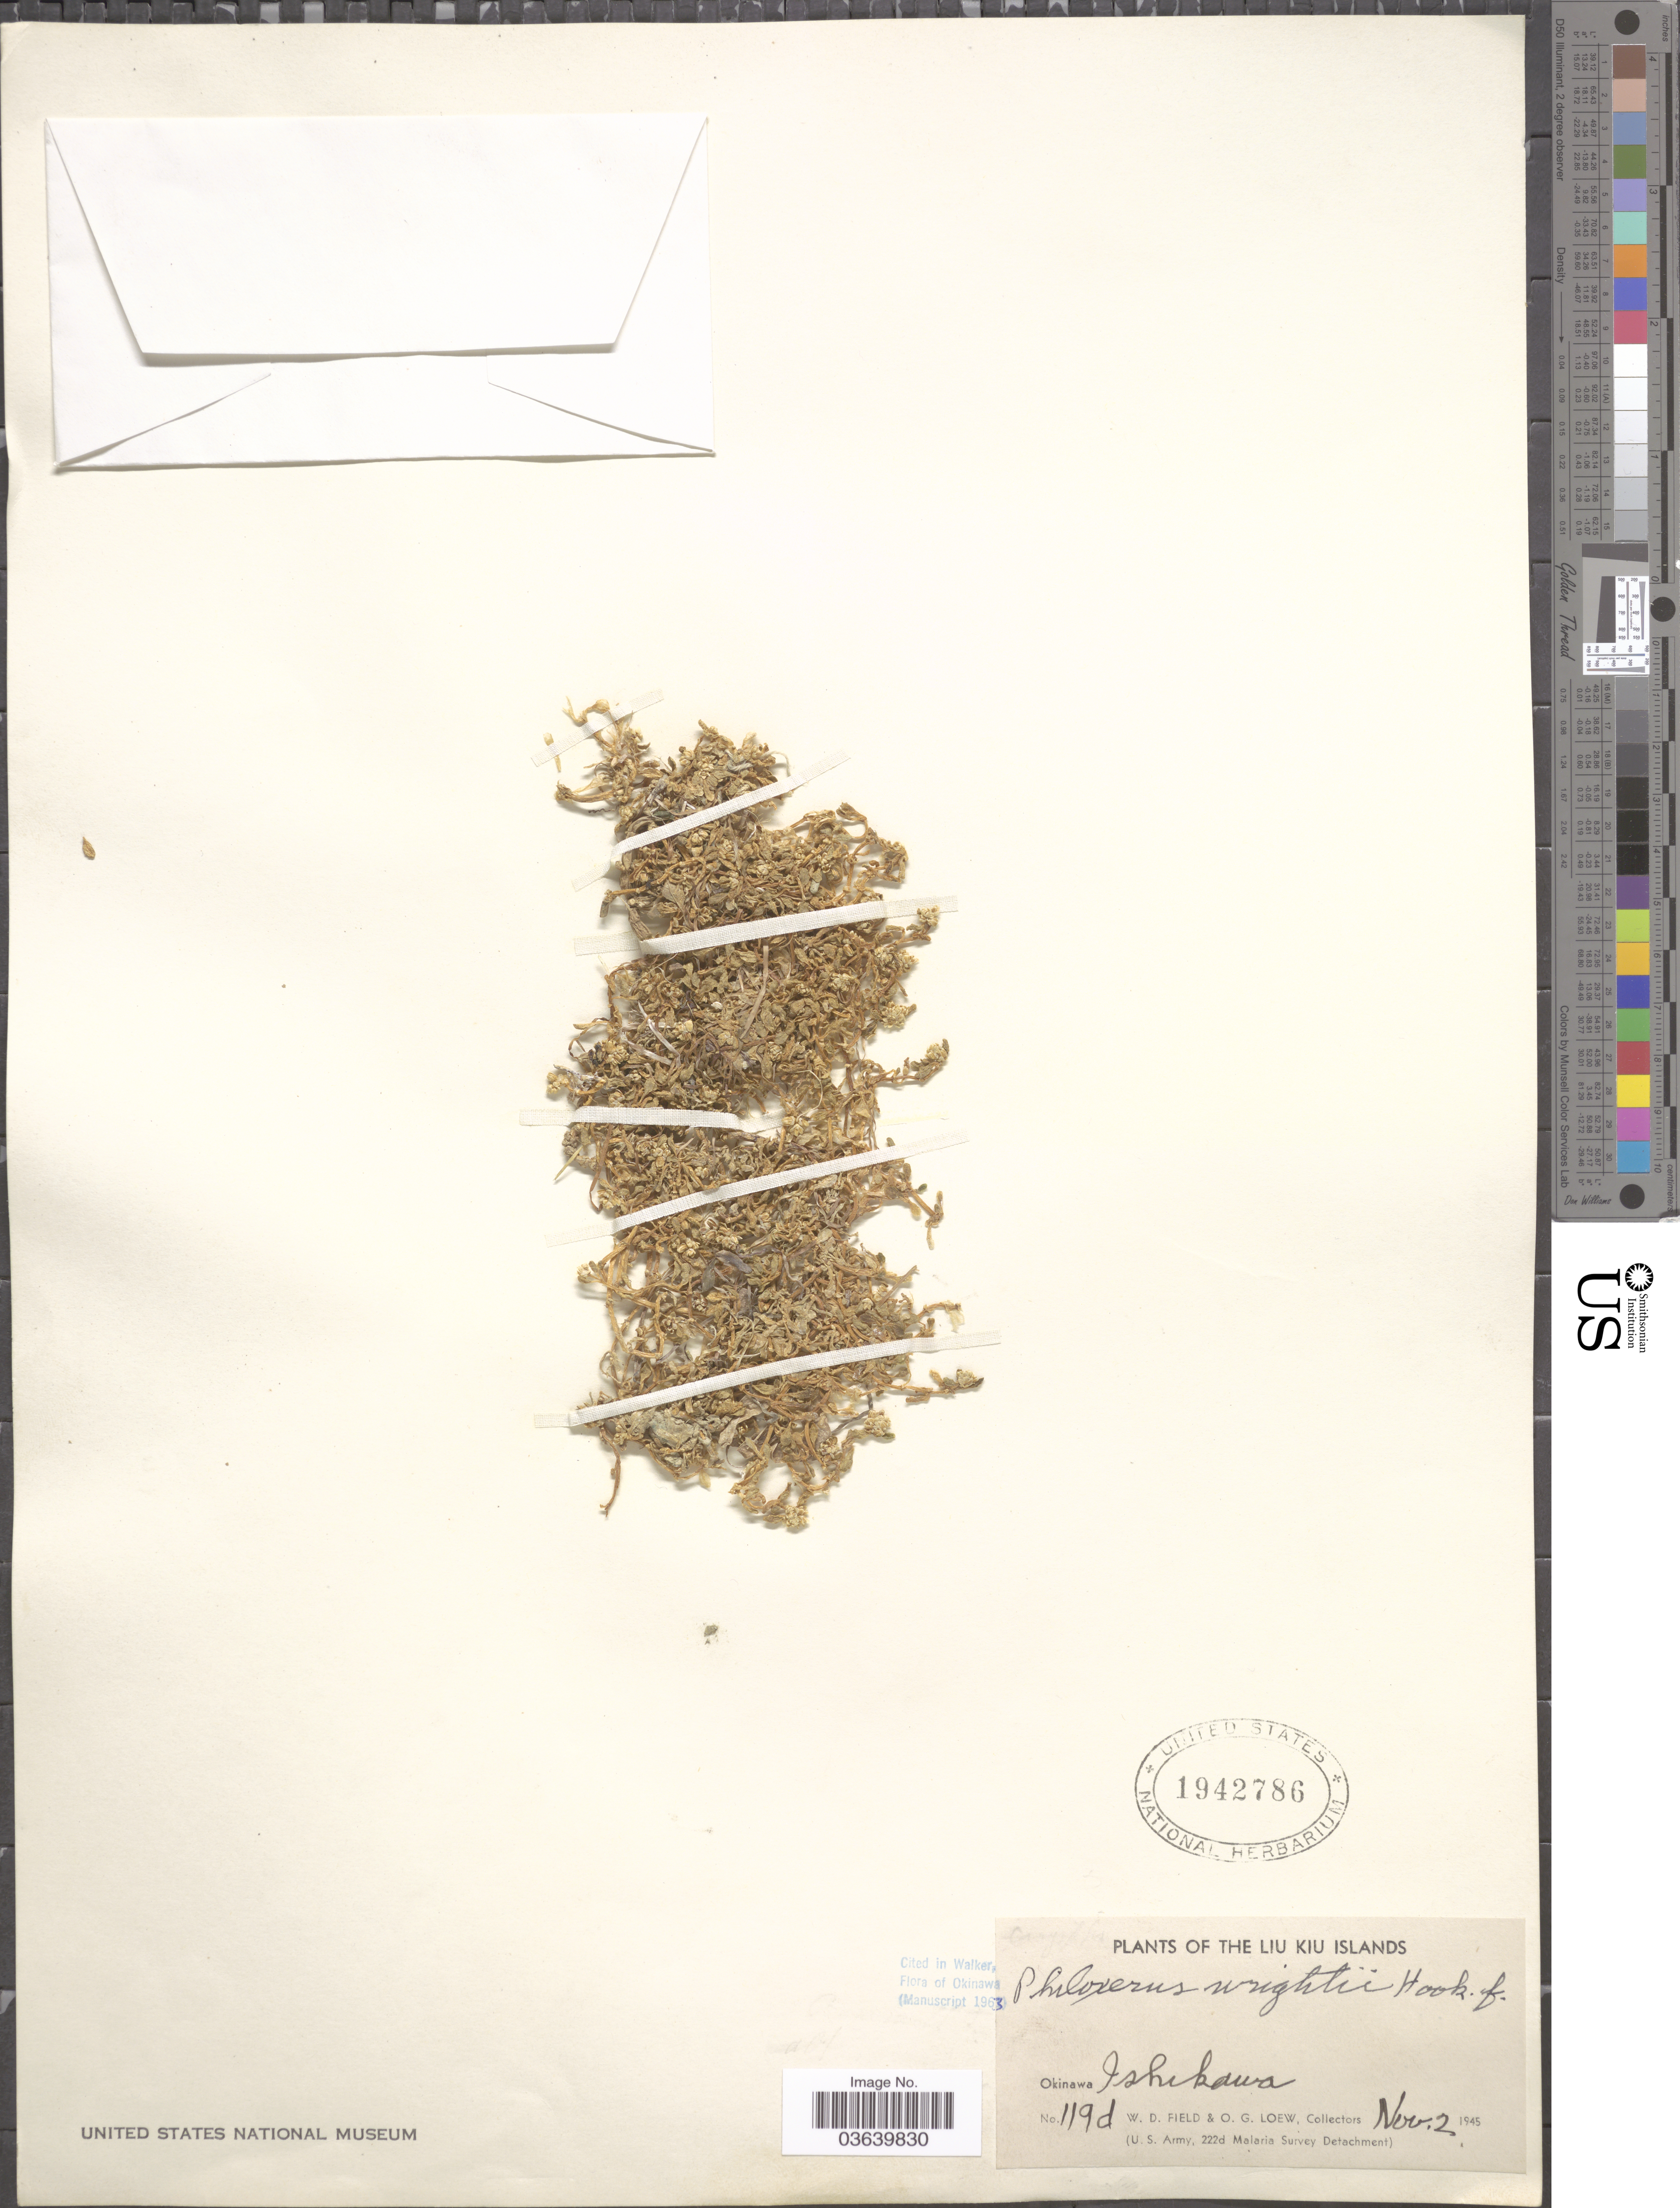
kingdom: Plantae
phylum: Tracheophyta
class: Magnoliopsida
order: Caryophyllales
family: Amaranthaceae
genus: Gomphrena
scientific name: Gomphrena wrightii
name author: (Hook. f. ex Maxim.) T. Ortuño & Borsch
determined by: Strong, Mark T., (BOT), Smithsonian Institution - National Museum of Natural History (UNITED STATES)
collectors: W. D. Field & O. G. Loew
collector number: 119d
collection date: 1945-11-02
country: Japan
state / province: Okinawa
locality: The Liu Kiu Islands. Okinawa Ishikawa.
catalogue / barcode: US 1942786